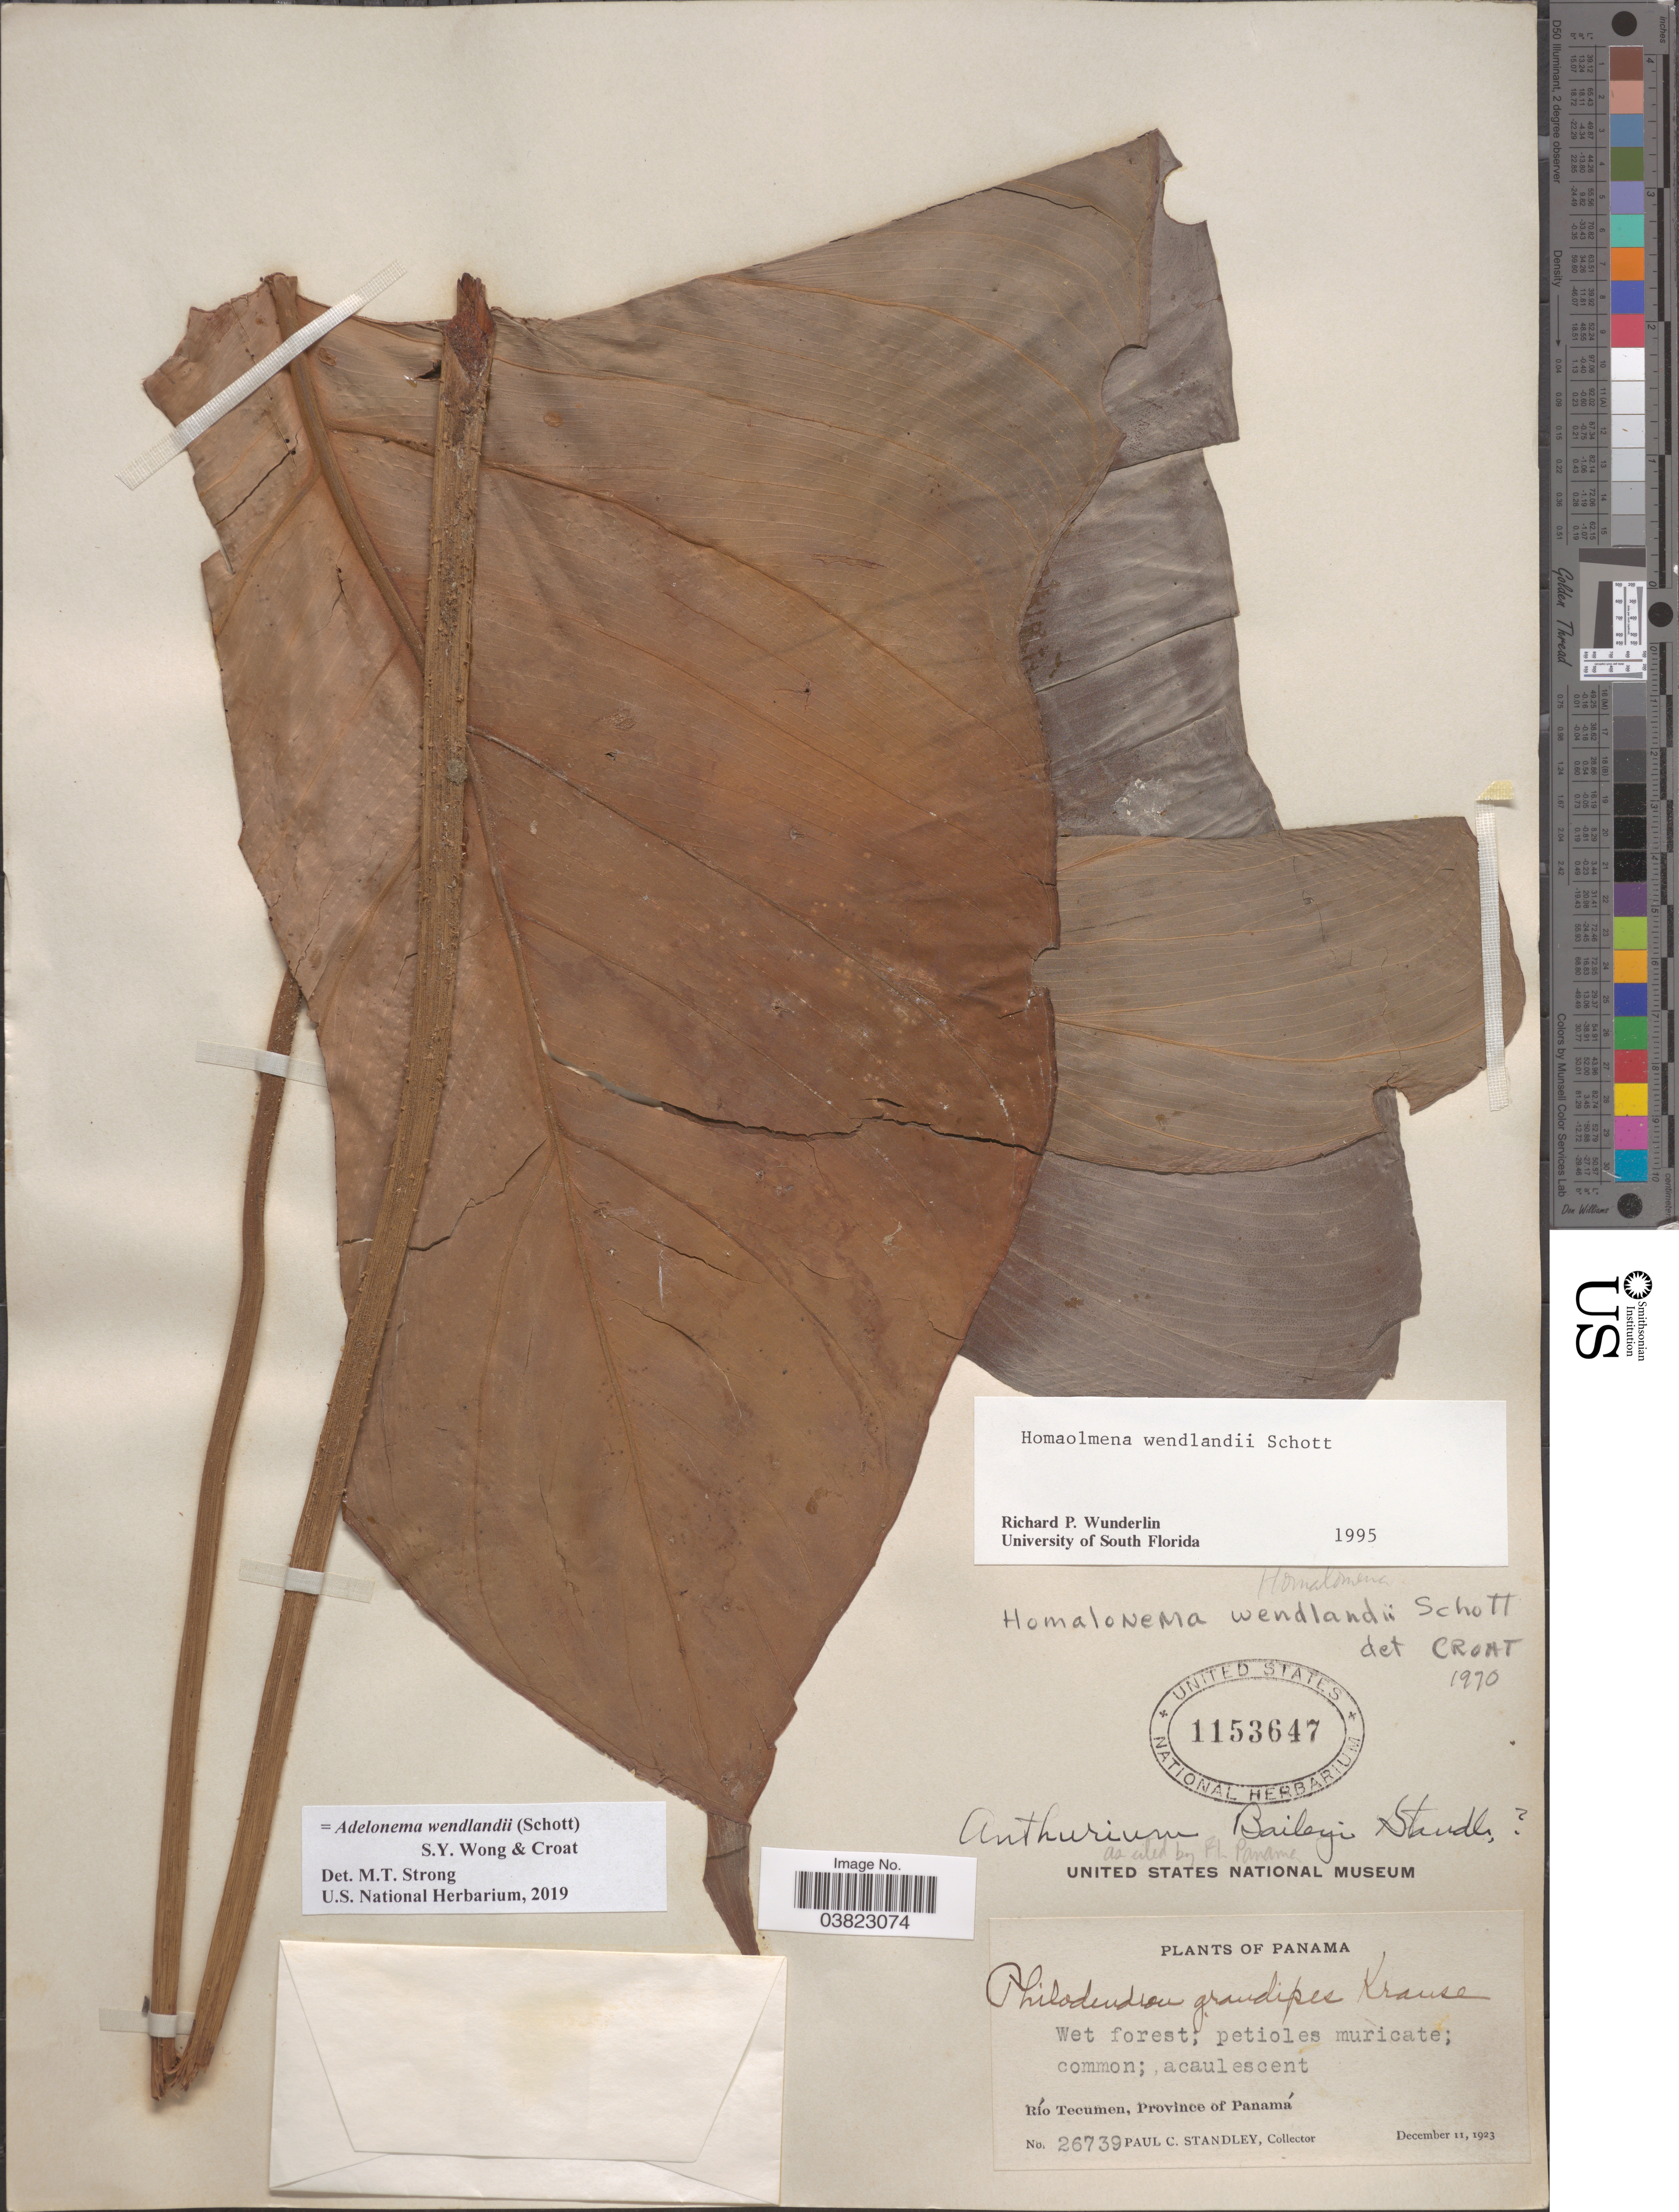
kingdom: Plantae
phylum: Tracheophyta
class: Liliopsida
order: Alismatales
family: Araceae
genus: Homalomena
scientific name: Homalomena wendlandii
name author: Schott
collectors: P. C. Standley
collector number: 26739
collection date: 1923-12-11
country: Panama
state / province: Panamá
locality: Río Tecumen.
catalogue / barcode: US 1153647